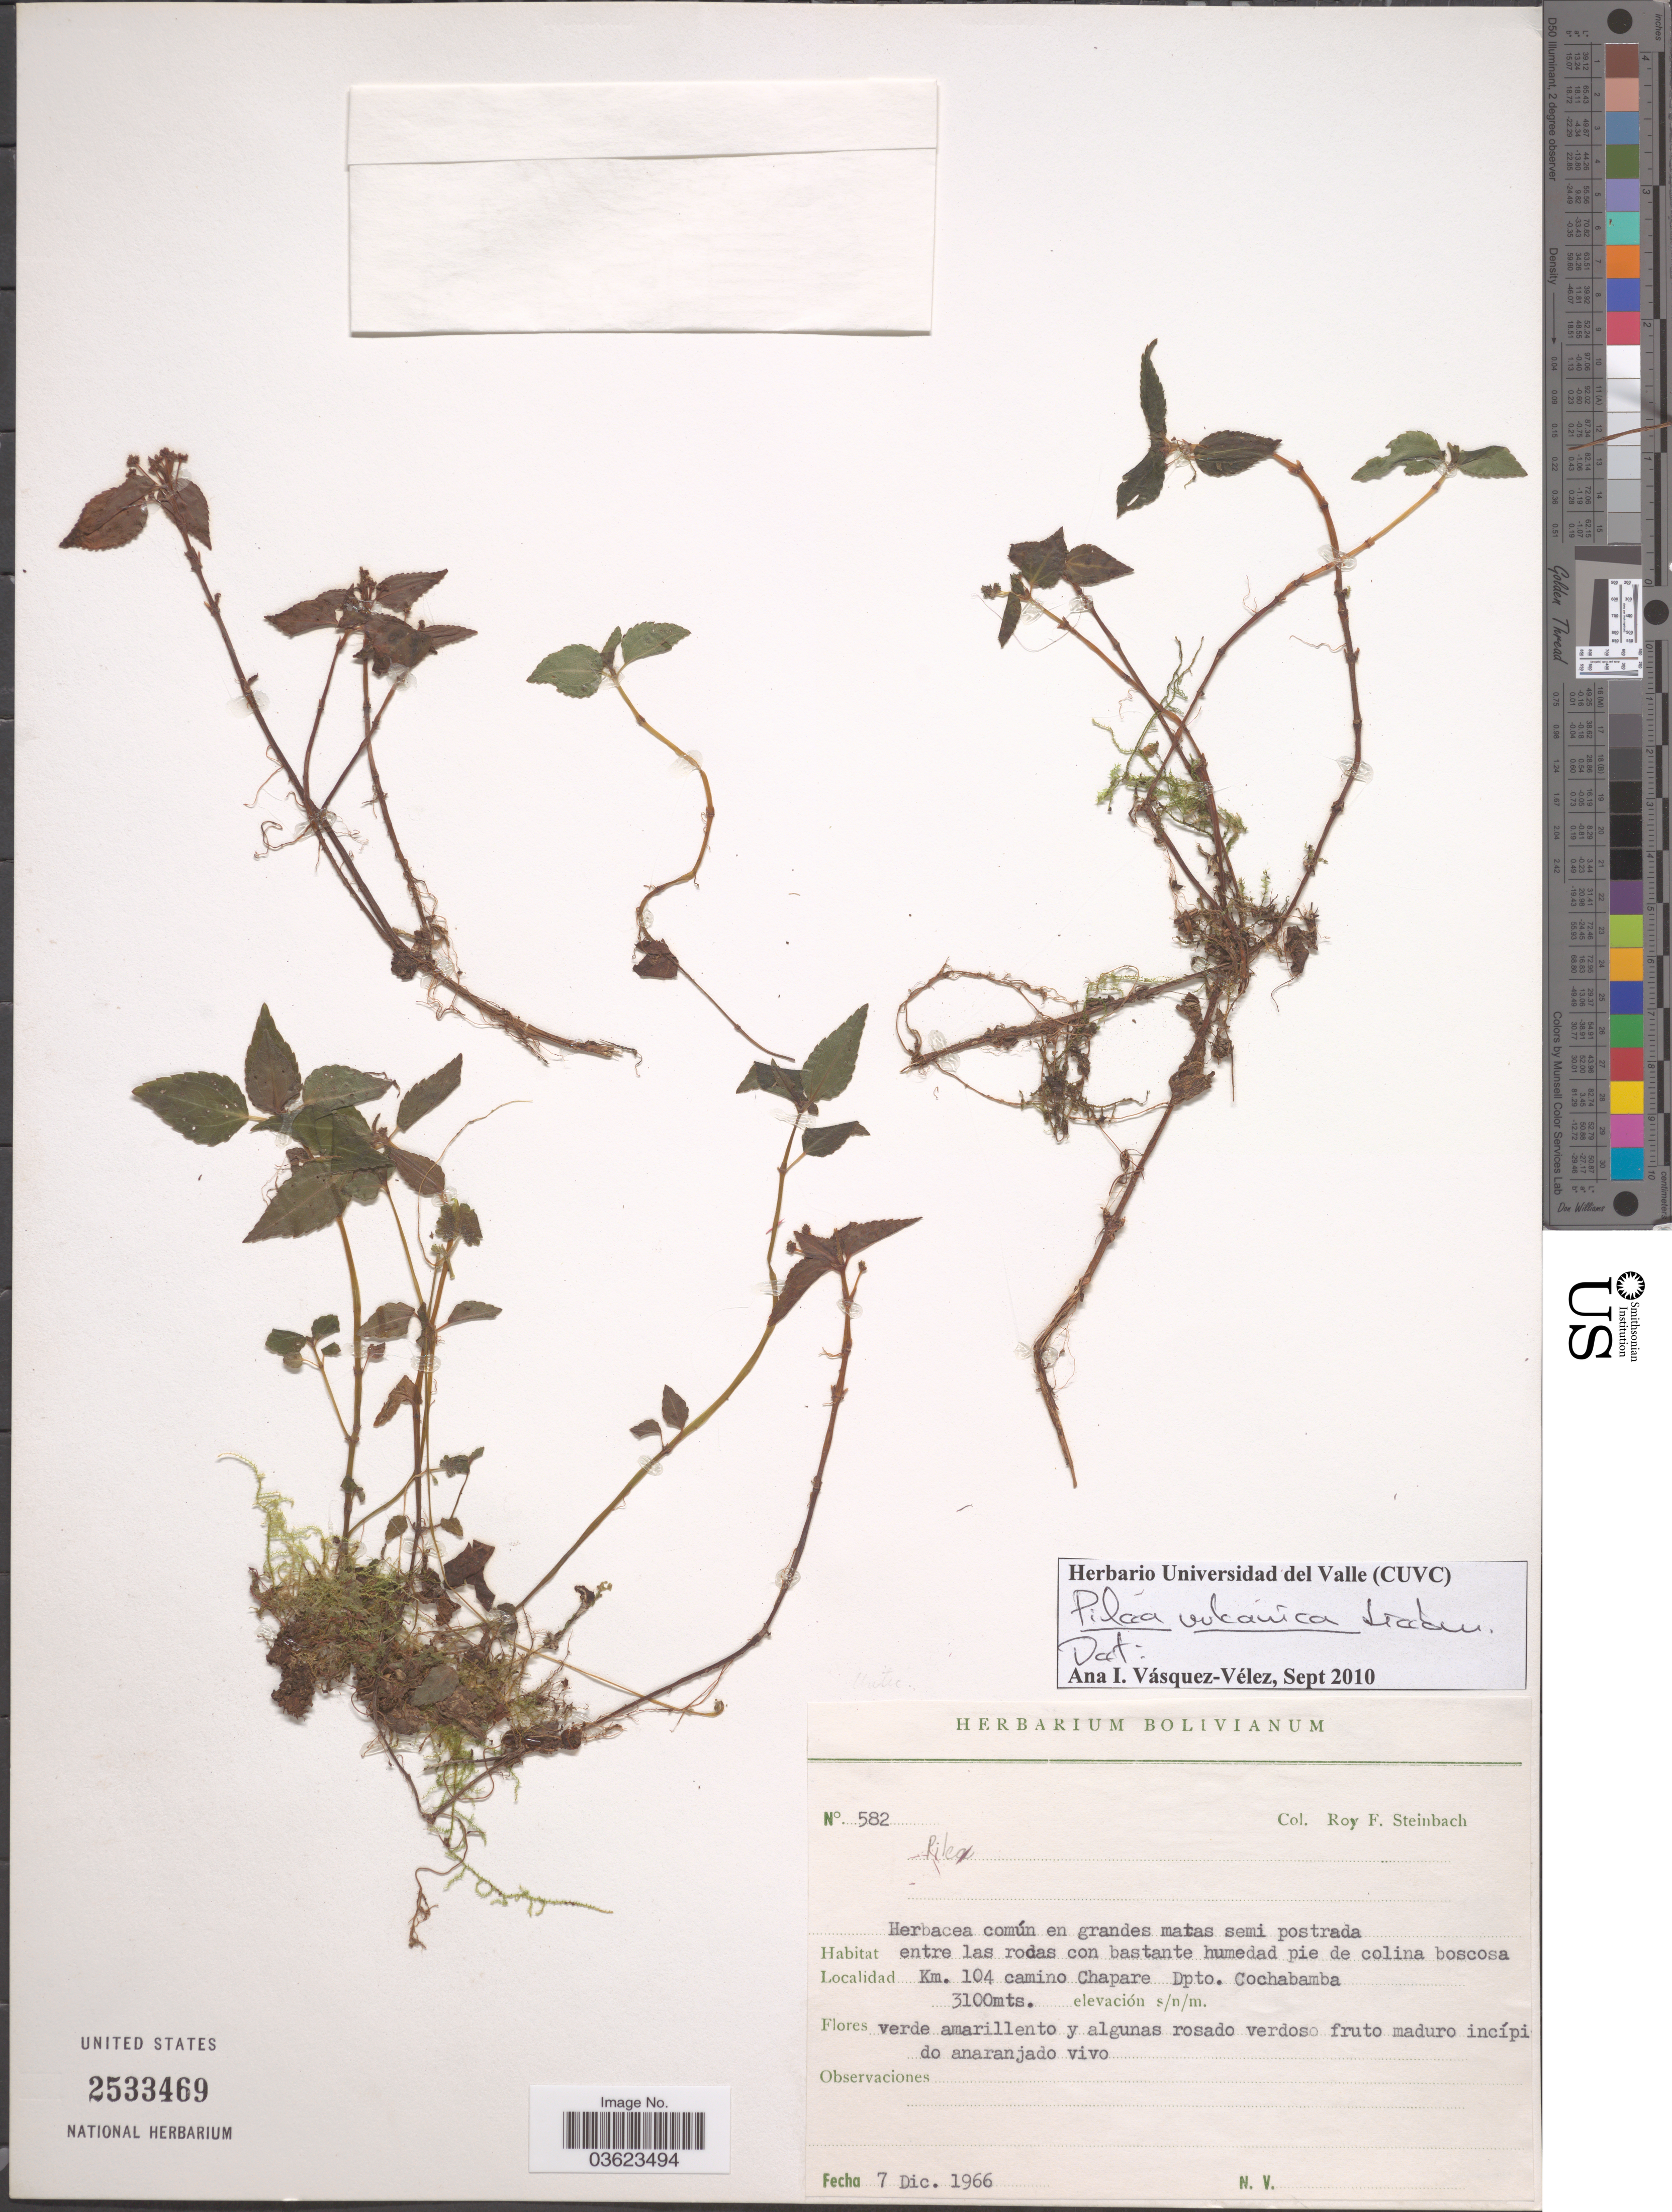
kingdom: Plantae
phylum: Tracheophyta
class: Magnoliopsida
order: Rosales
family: Urticaceae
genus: Pilea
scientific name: Pilea vulcanica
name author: Liebm.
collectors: R. F. Steinbach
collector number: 582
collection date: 1966-12-07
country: Bolivia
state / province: Cochabamba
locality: Km. 104 camino Chapare Dpto. Cochabamba.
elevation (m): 3100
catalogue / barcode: US 2533469